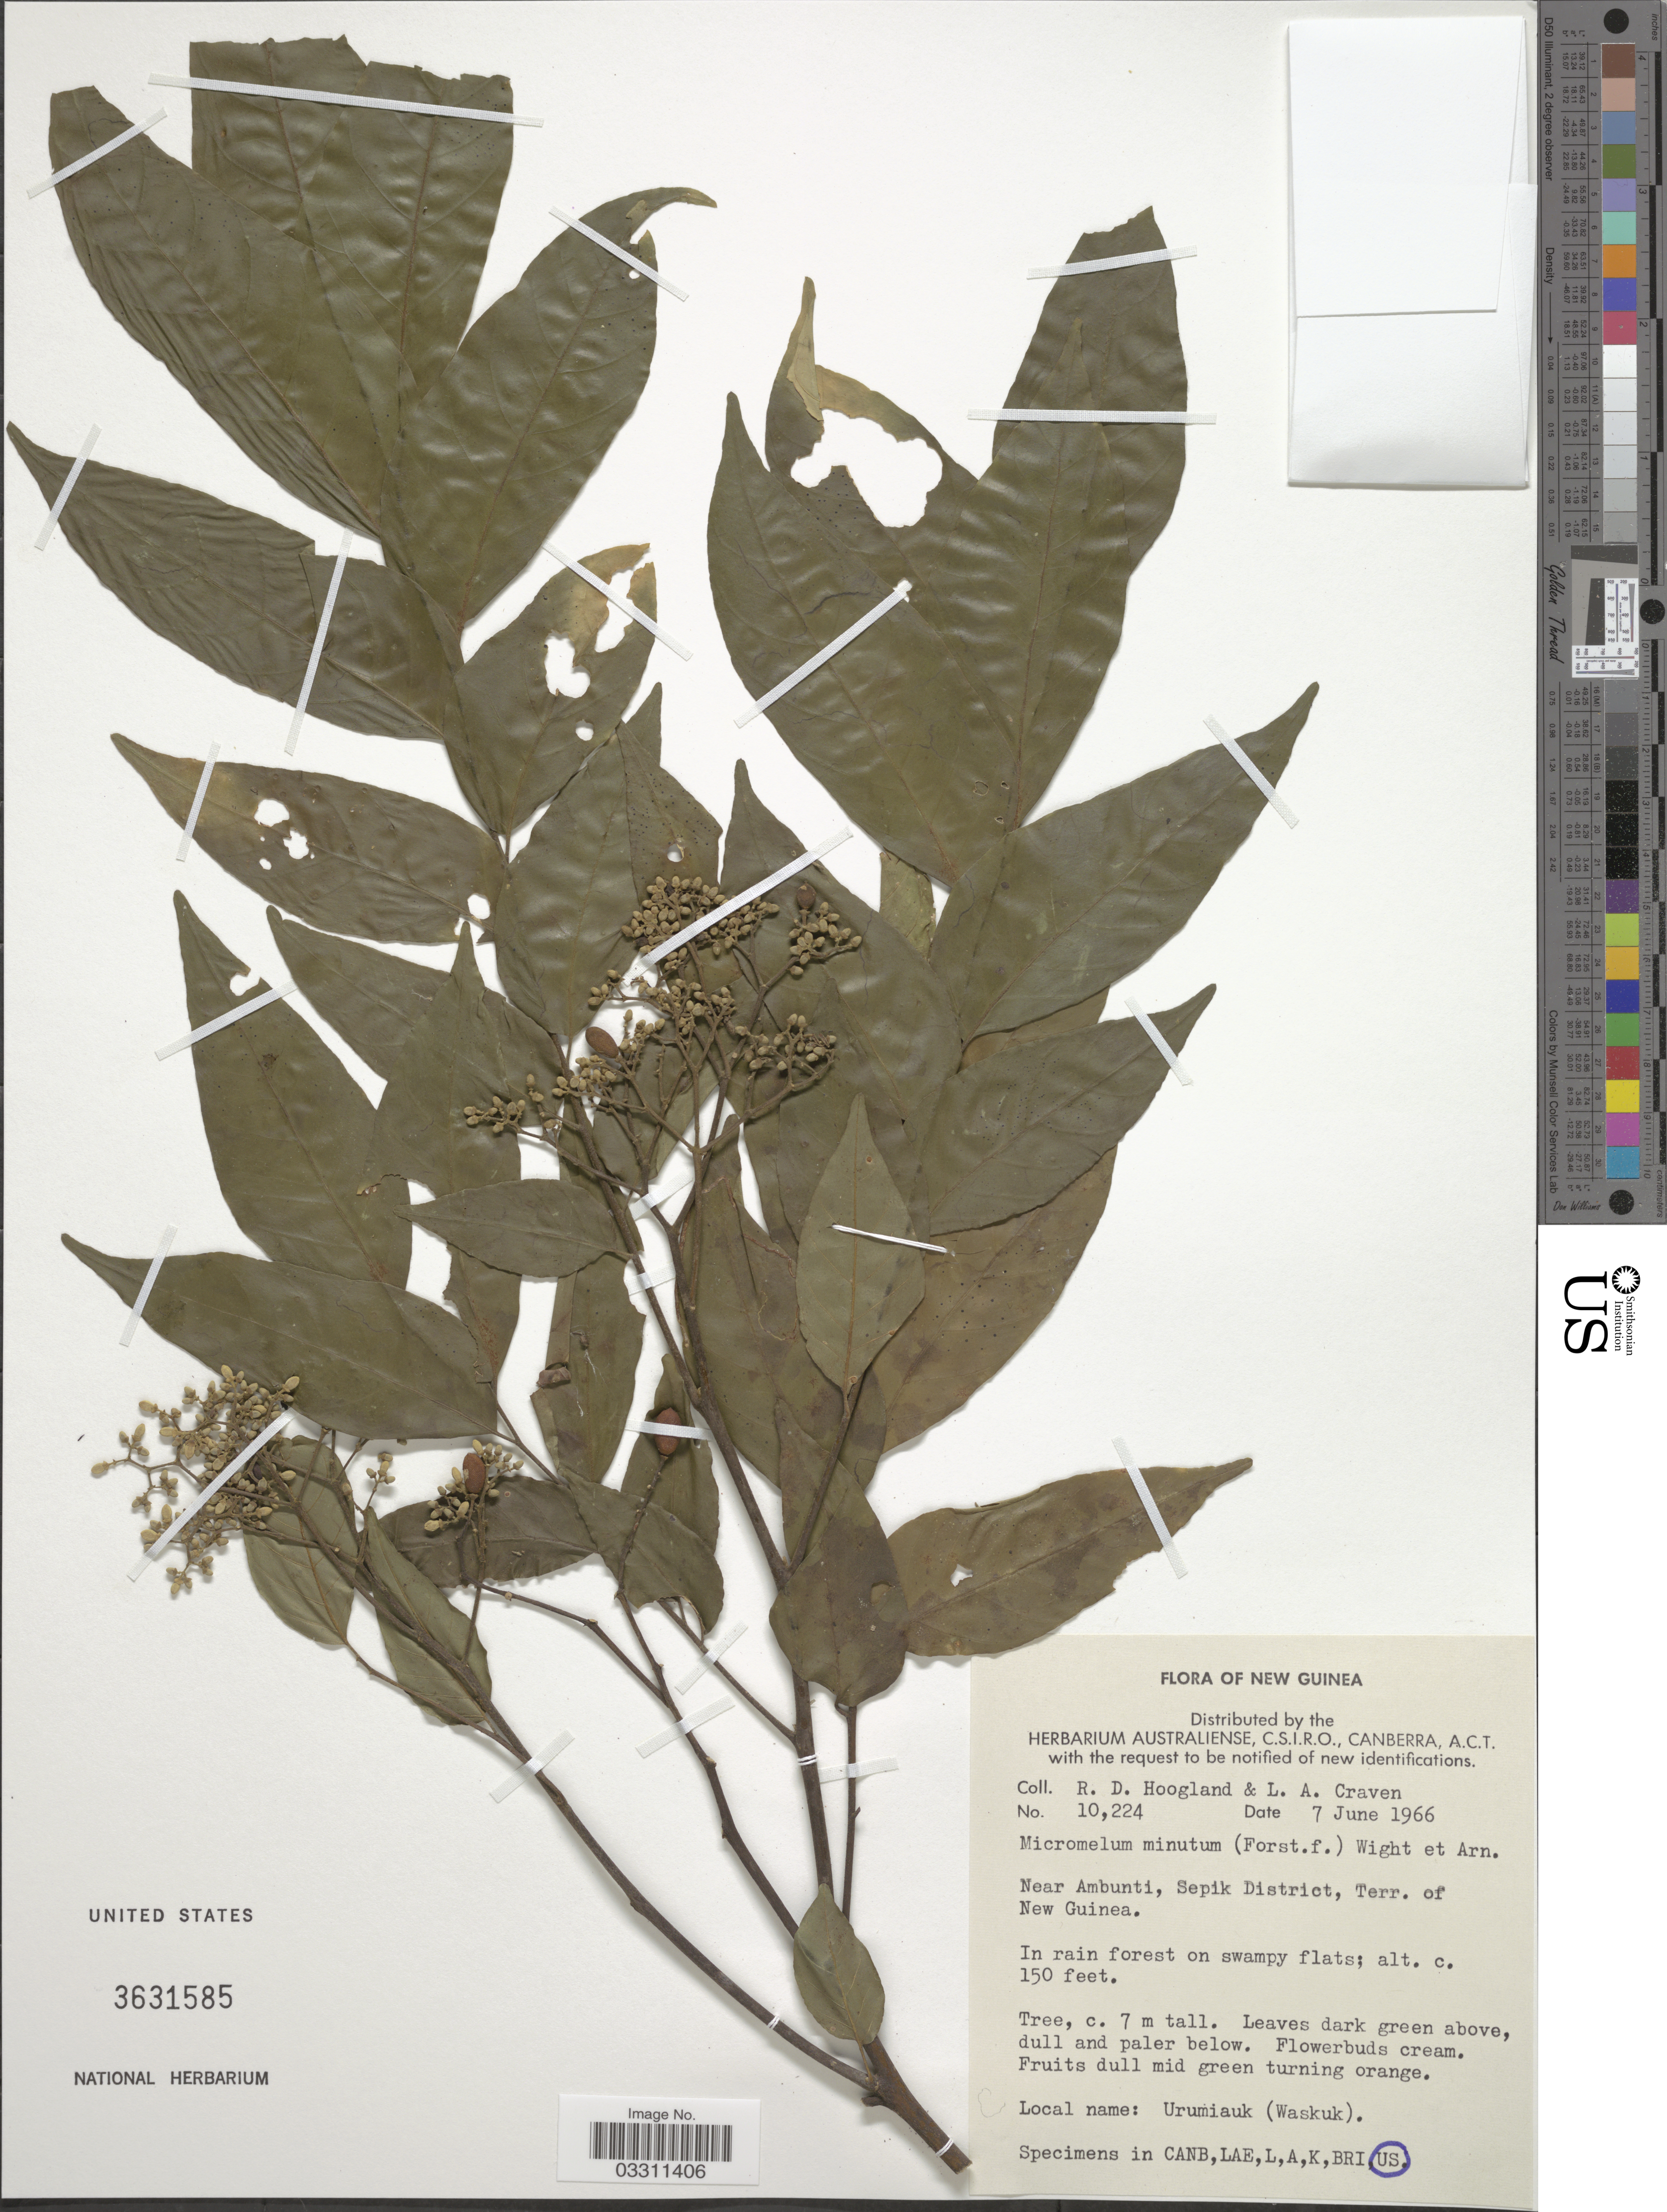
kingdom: Plantae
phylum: Tracheophyta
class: Magnoliopsida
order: Sapindales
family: Rutaceae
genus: Micromelum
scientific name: Micromelum minutum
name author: (G. Forst.) Wight & Arn.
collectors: R. D. Hoogland & L. A. Craven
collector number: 10224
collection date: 1966-06-07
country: Papua New Guinea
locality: New Guinea. Near Ambunti, Sepik District, Terr. of New Guinea.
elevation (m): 46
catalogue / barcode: US 3631585